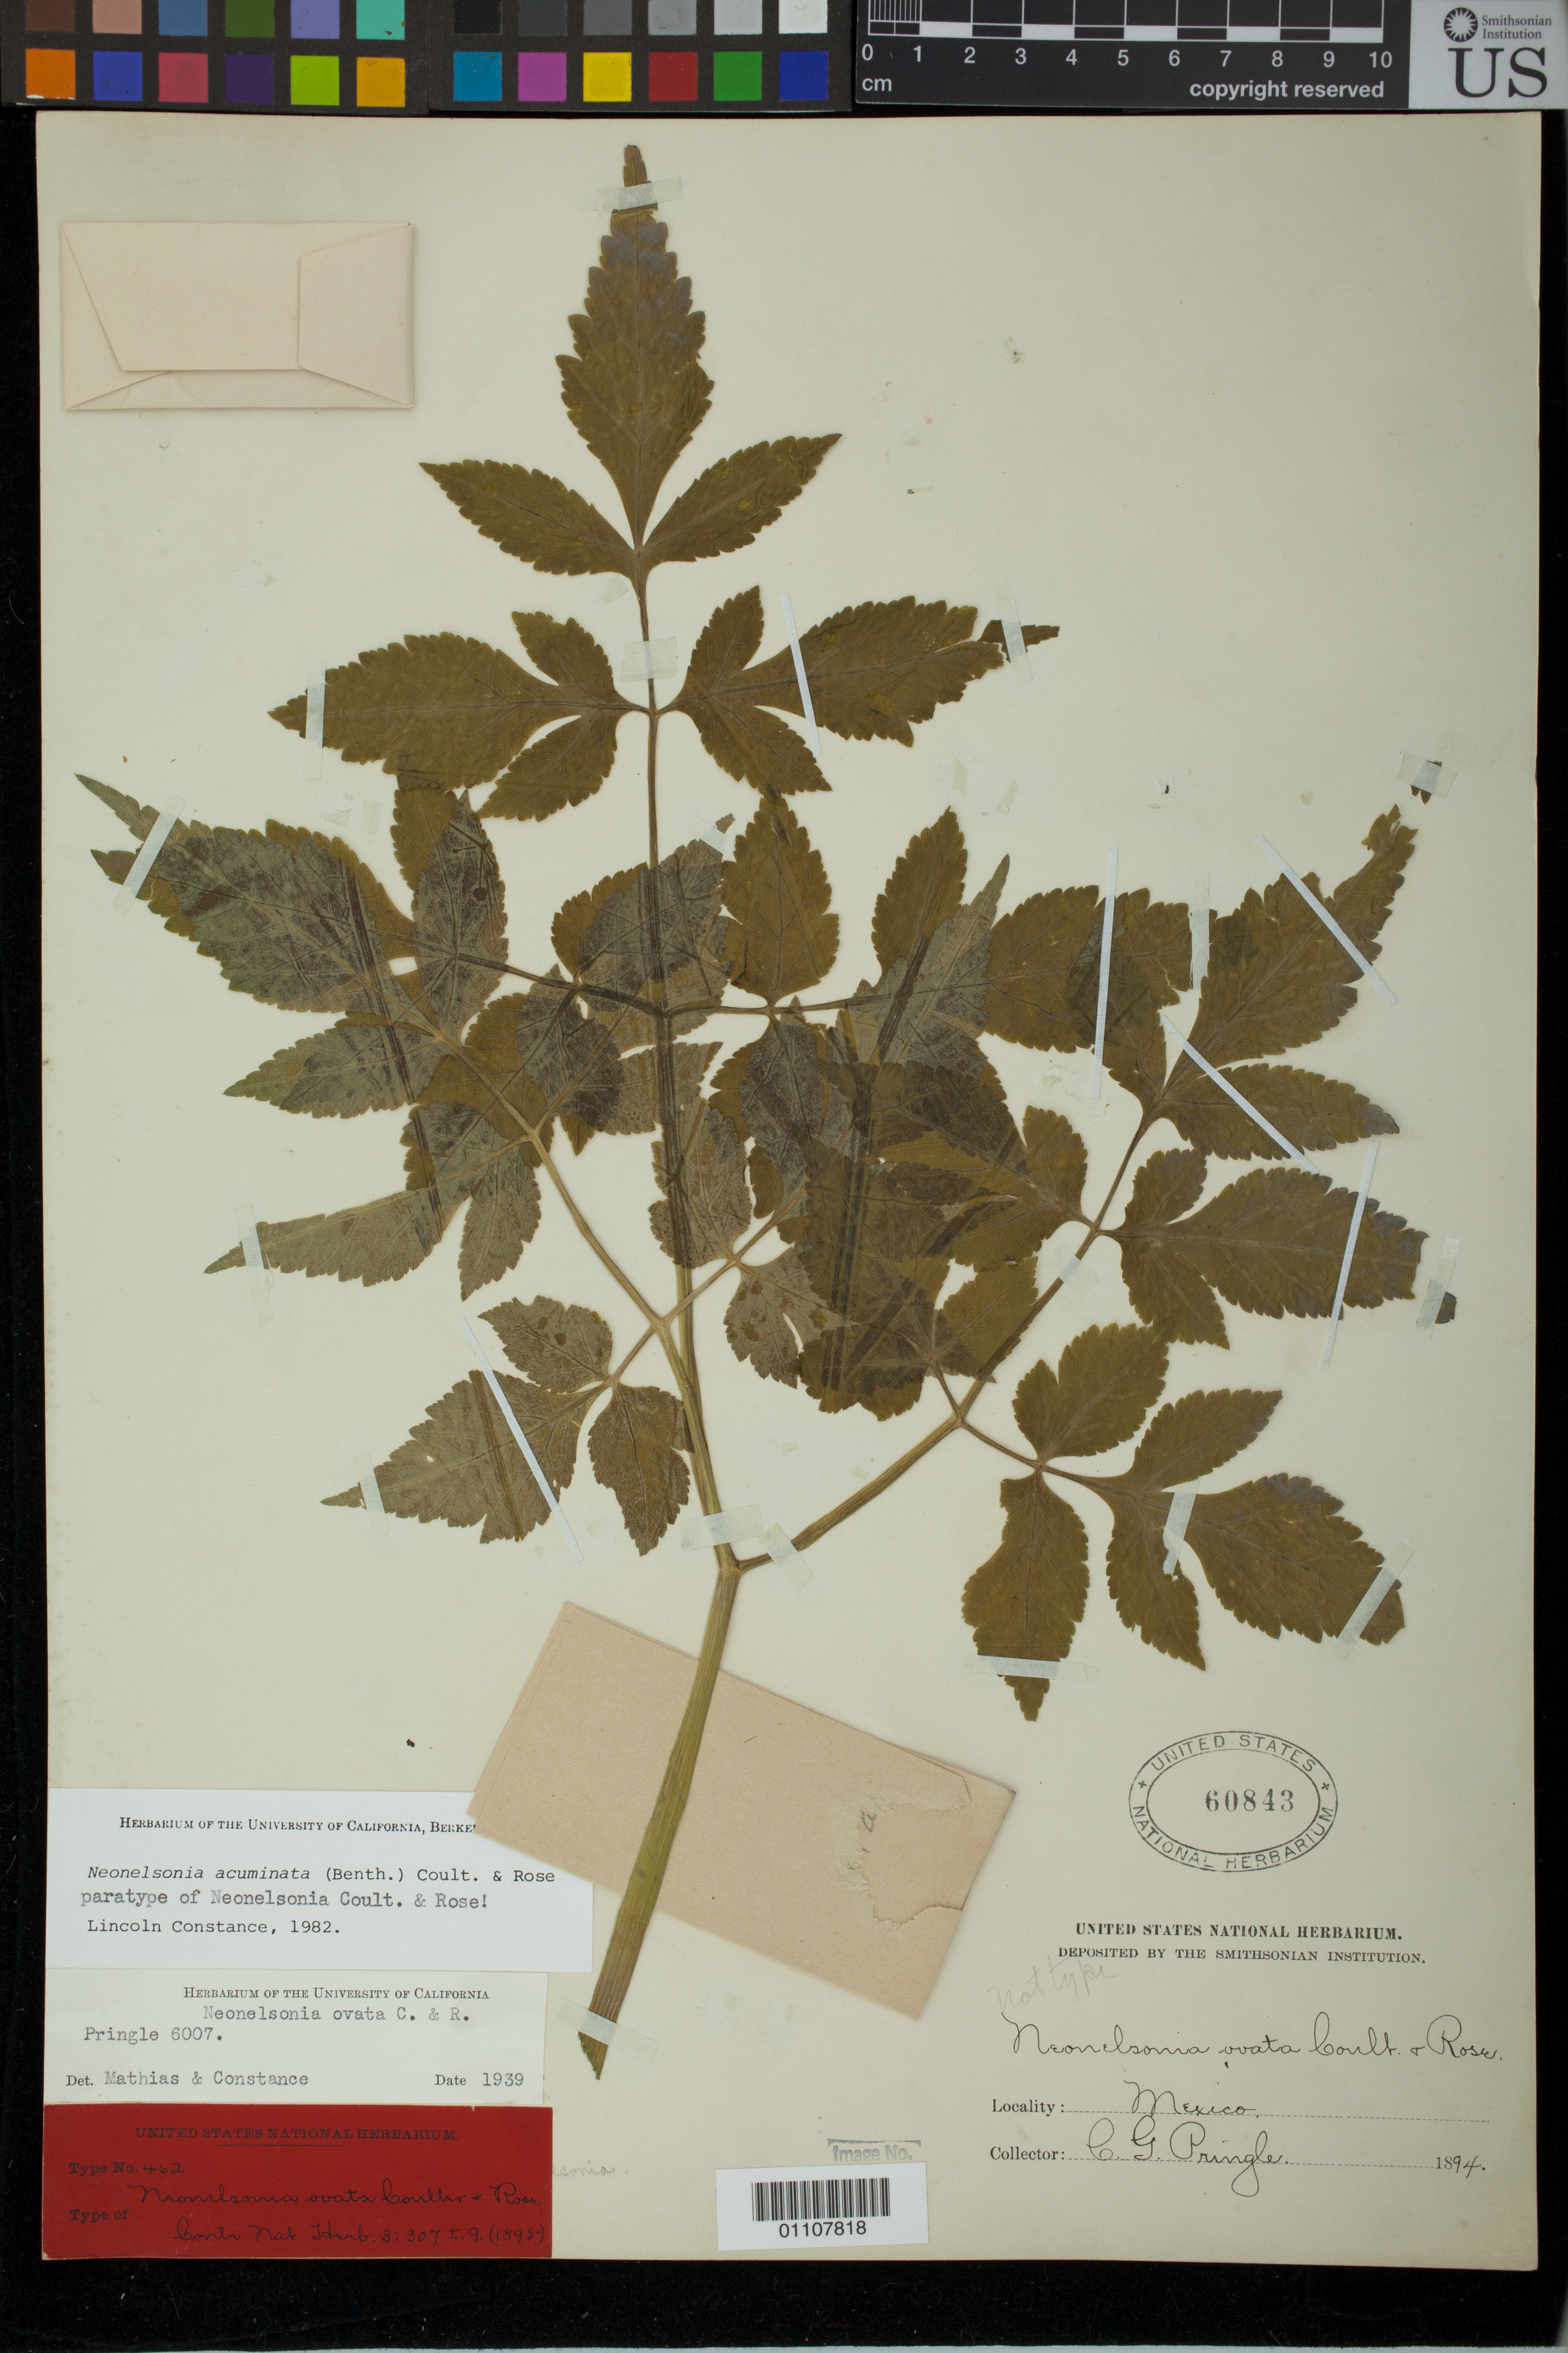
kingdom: Plantae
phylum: Tracheophyta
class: Magnoliopsida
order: Apiales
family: Apiaceae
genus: Neonelsonia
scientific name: Neonelsonia ovata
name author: J.M. Coult. & Rose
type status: Syntype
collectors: C. G. Pringle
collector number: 6007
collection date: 1894-10-18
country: Mexico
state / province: Oaxaca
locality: Sierra de Clavellinas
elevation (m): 2743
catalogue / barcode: US 60843